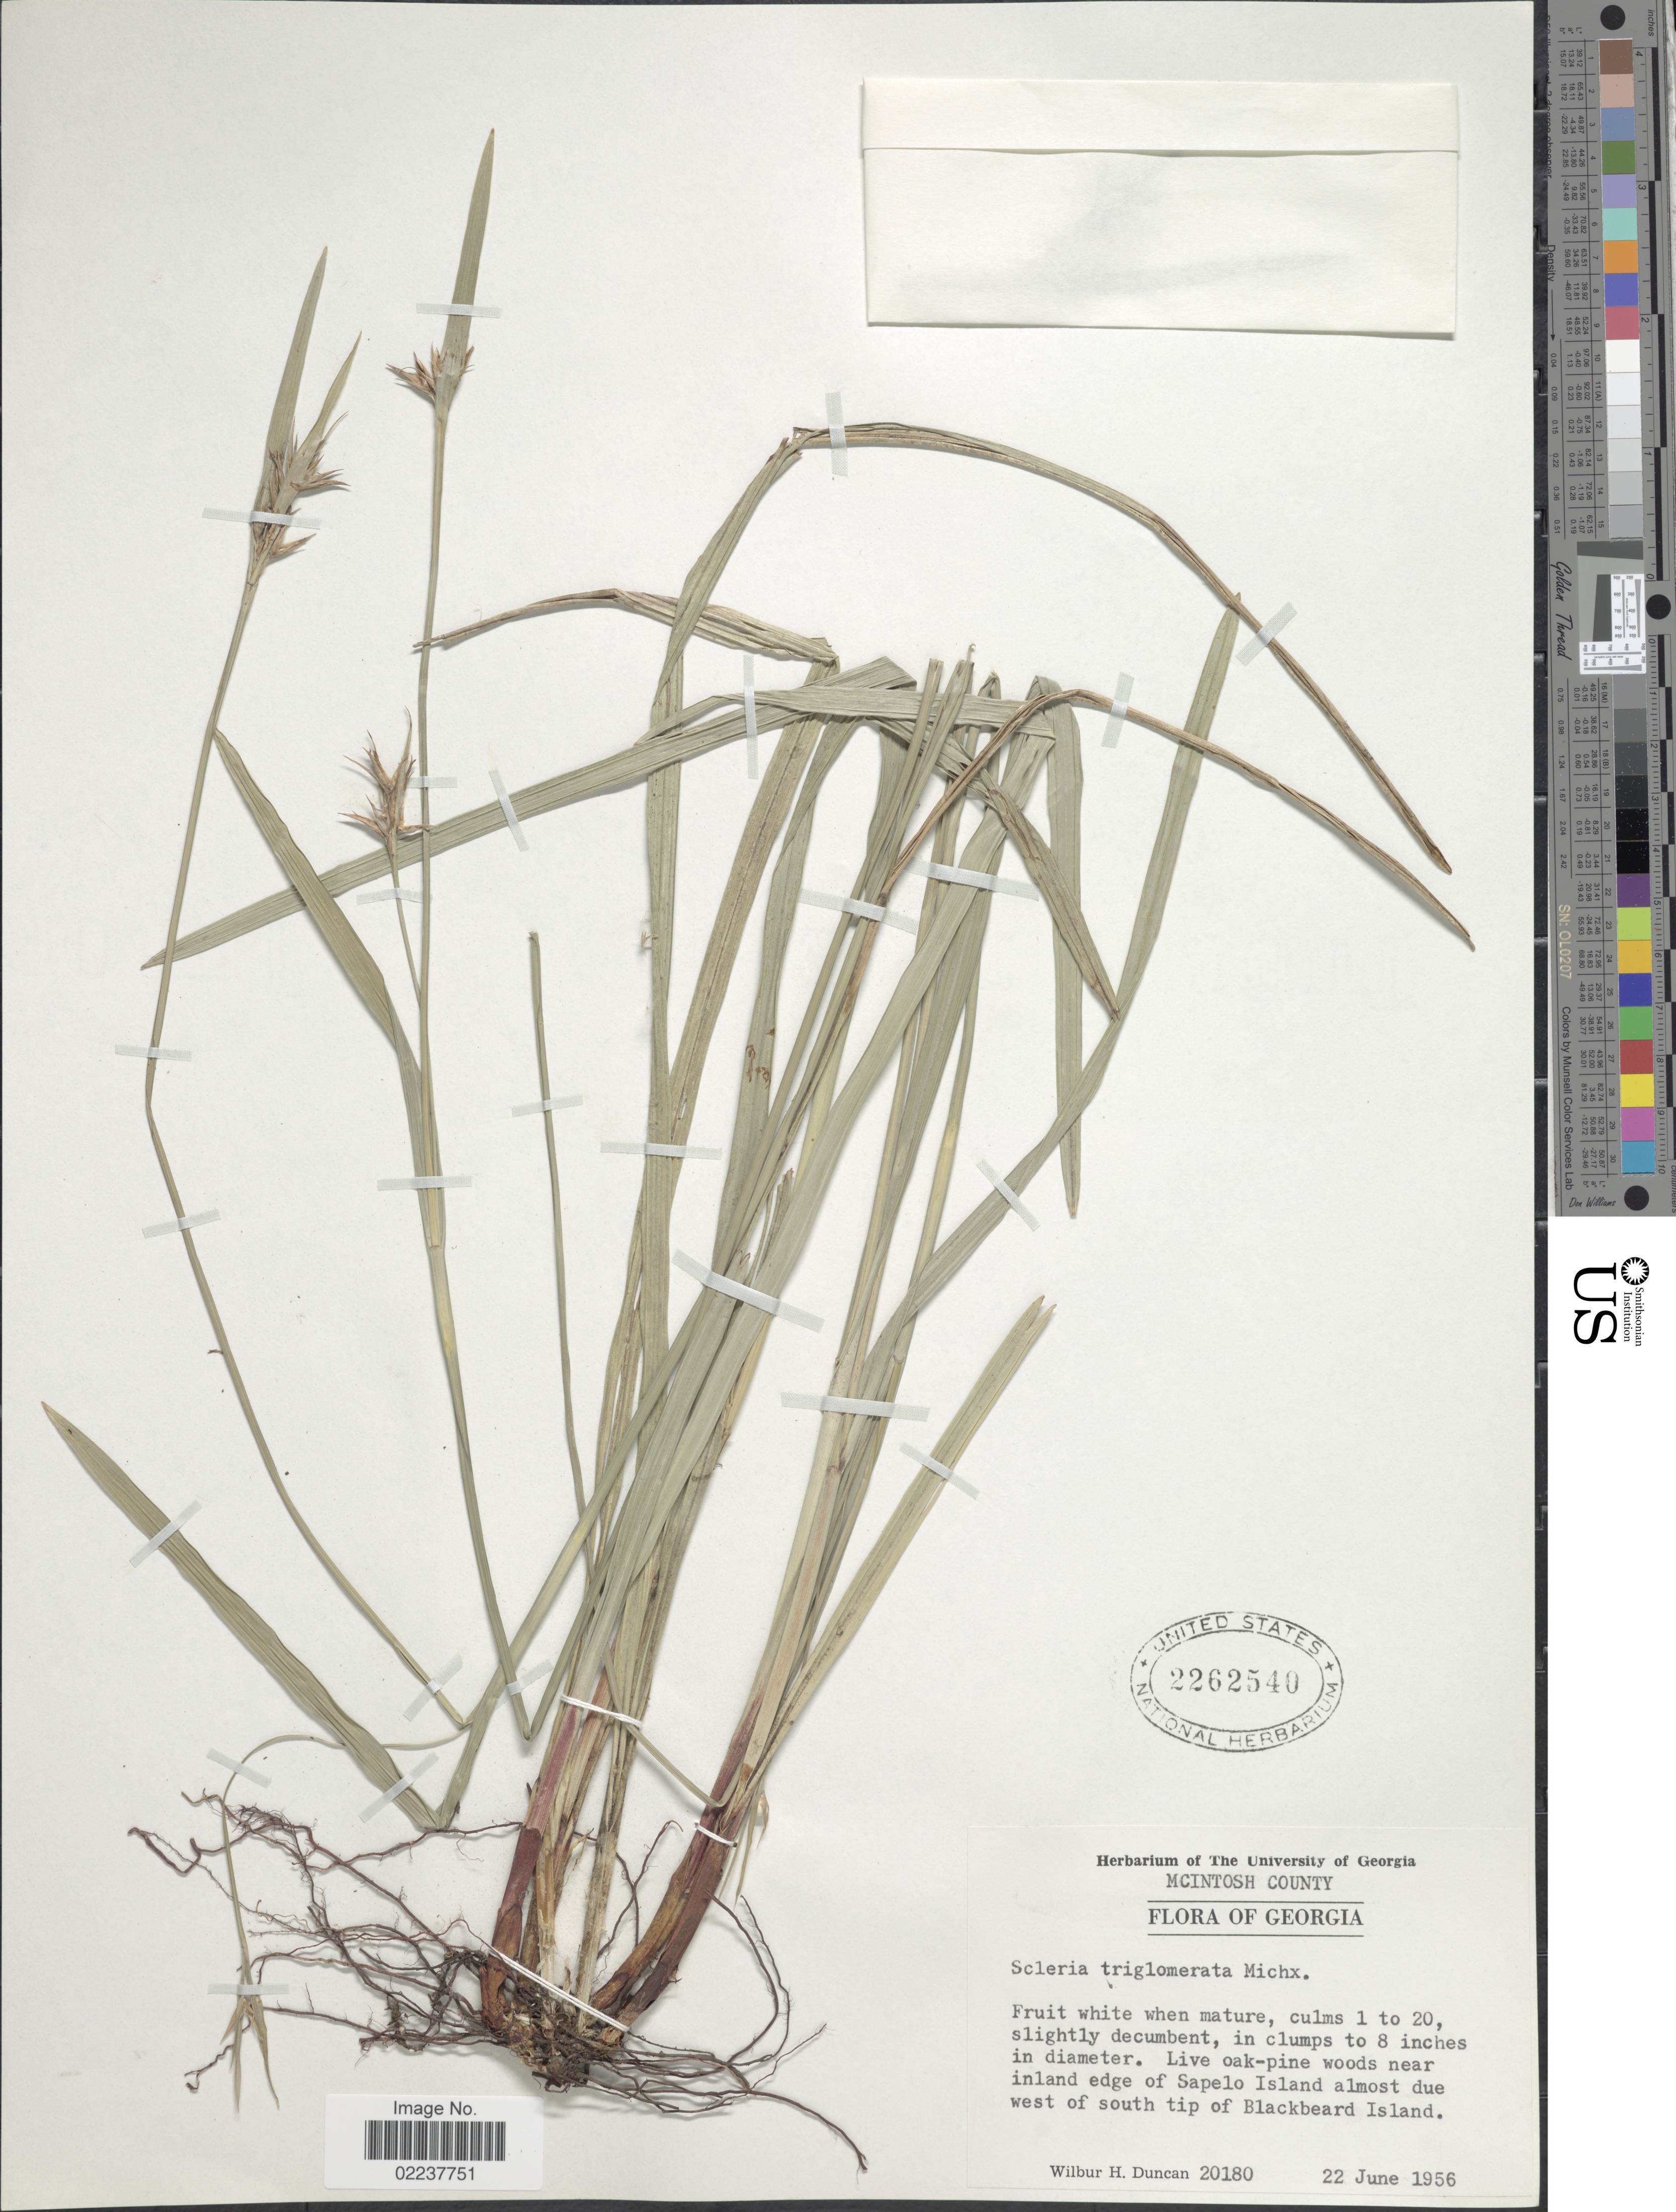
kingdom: Plantae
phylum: Tracheophyta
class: Liliopsida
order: Poales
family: Cyperaceae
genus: Scleria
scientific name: Scleria triglomerata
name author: Michx.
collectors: W. H. Duncan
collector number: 20180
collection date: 1956-06-22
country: United States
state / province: Georgia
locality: McIntosh County, Live oak-pine woods near inland edge of Sapelo Island almost due west of south tip of Blackbeard Island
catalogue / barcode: US 2262540